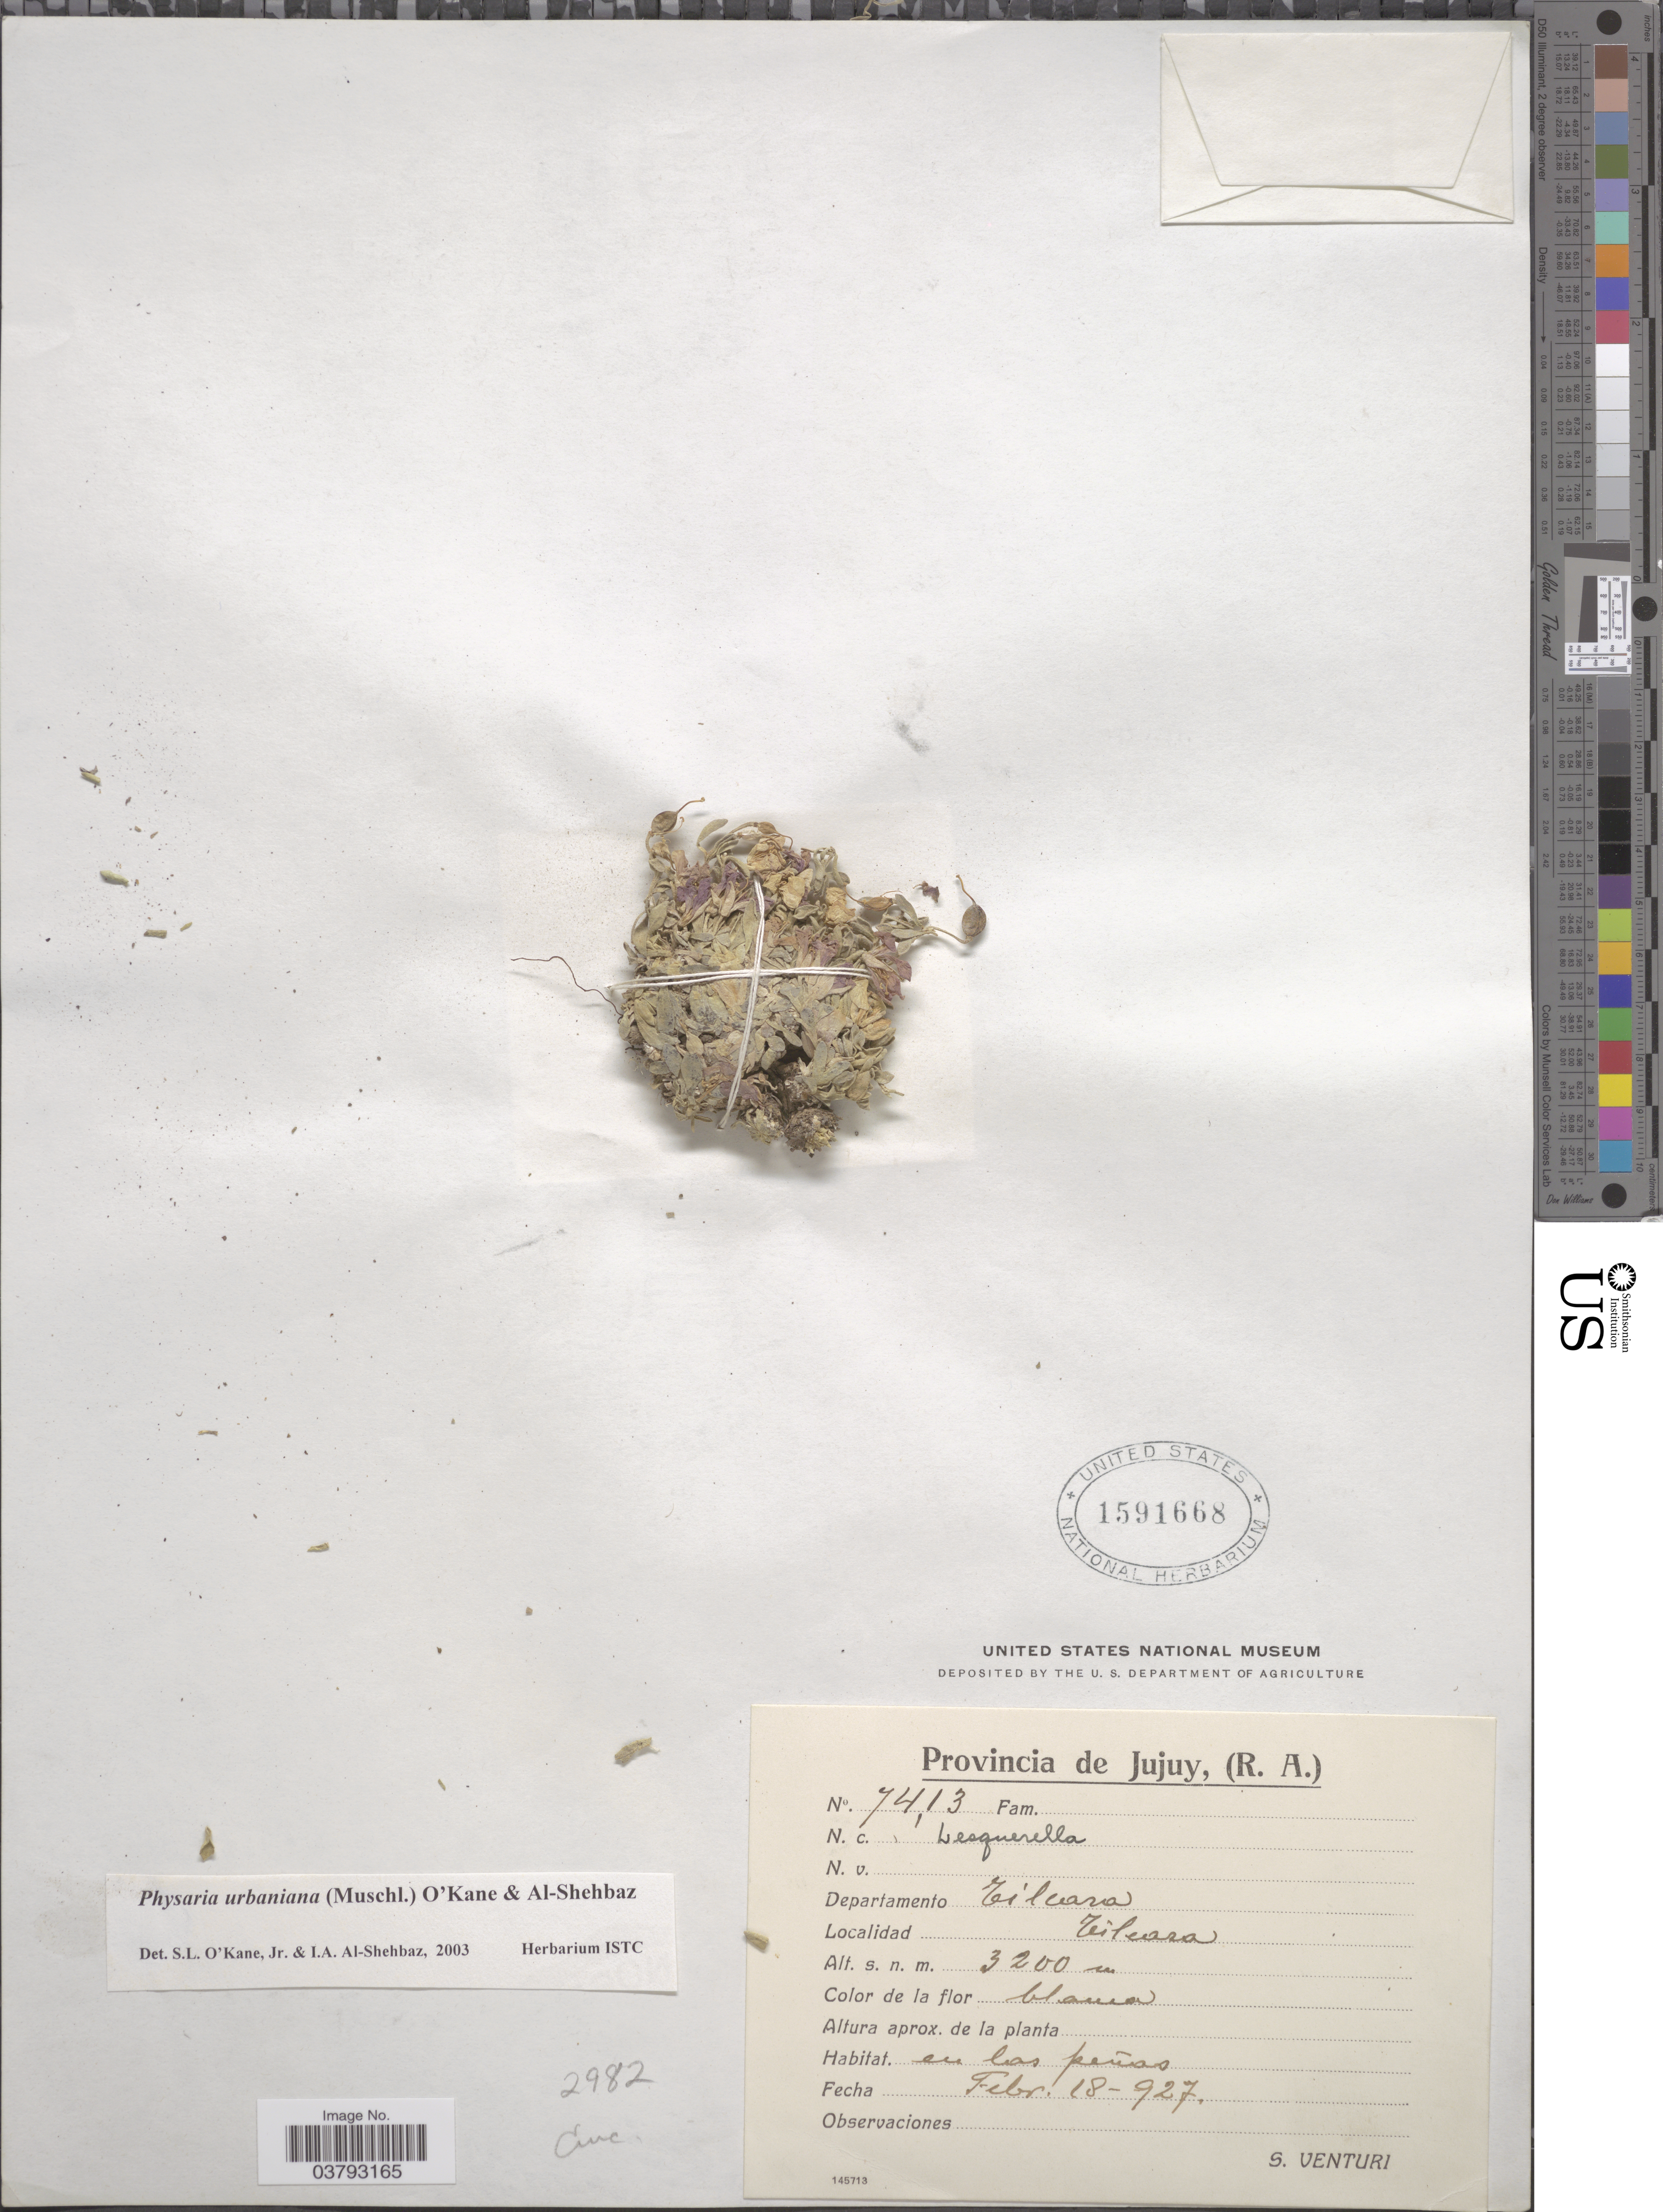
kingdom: Plantae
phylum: Tracheophyta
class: Magnoliopsida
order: Brassicales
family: Brassicaceae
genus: Physaria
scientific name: Physaria urbaniana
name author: (Muschl.) O'Kane & Al-Shehbaz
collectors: S. Venturi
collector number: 7413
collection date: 1927-02-18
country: Argentina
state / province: Jujuy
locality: Departamento Tilcara. Tilcara.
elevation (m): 3200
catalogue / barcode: US 1591668